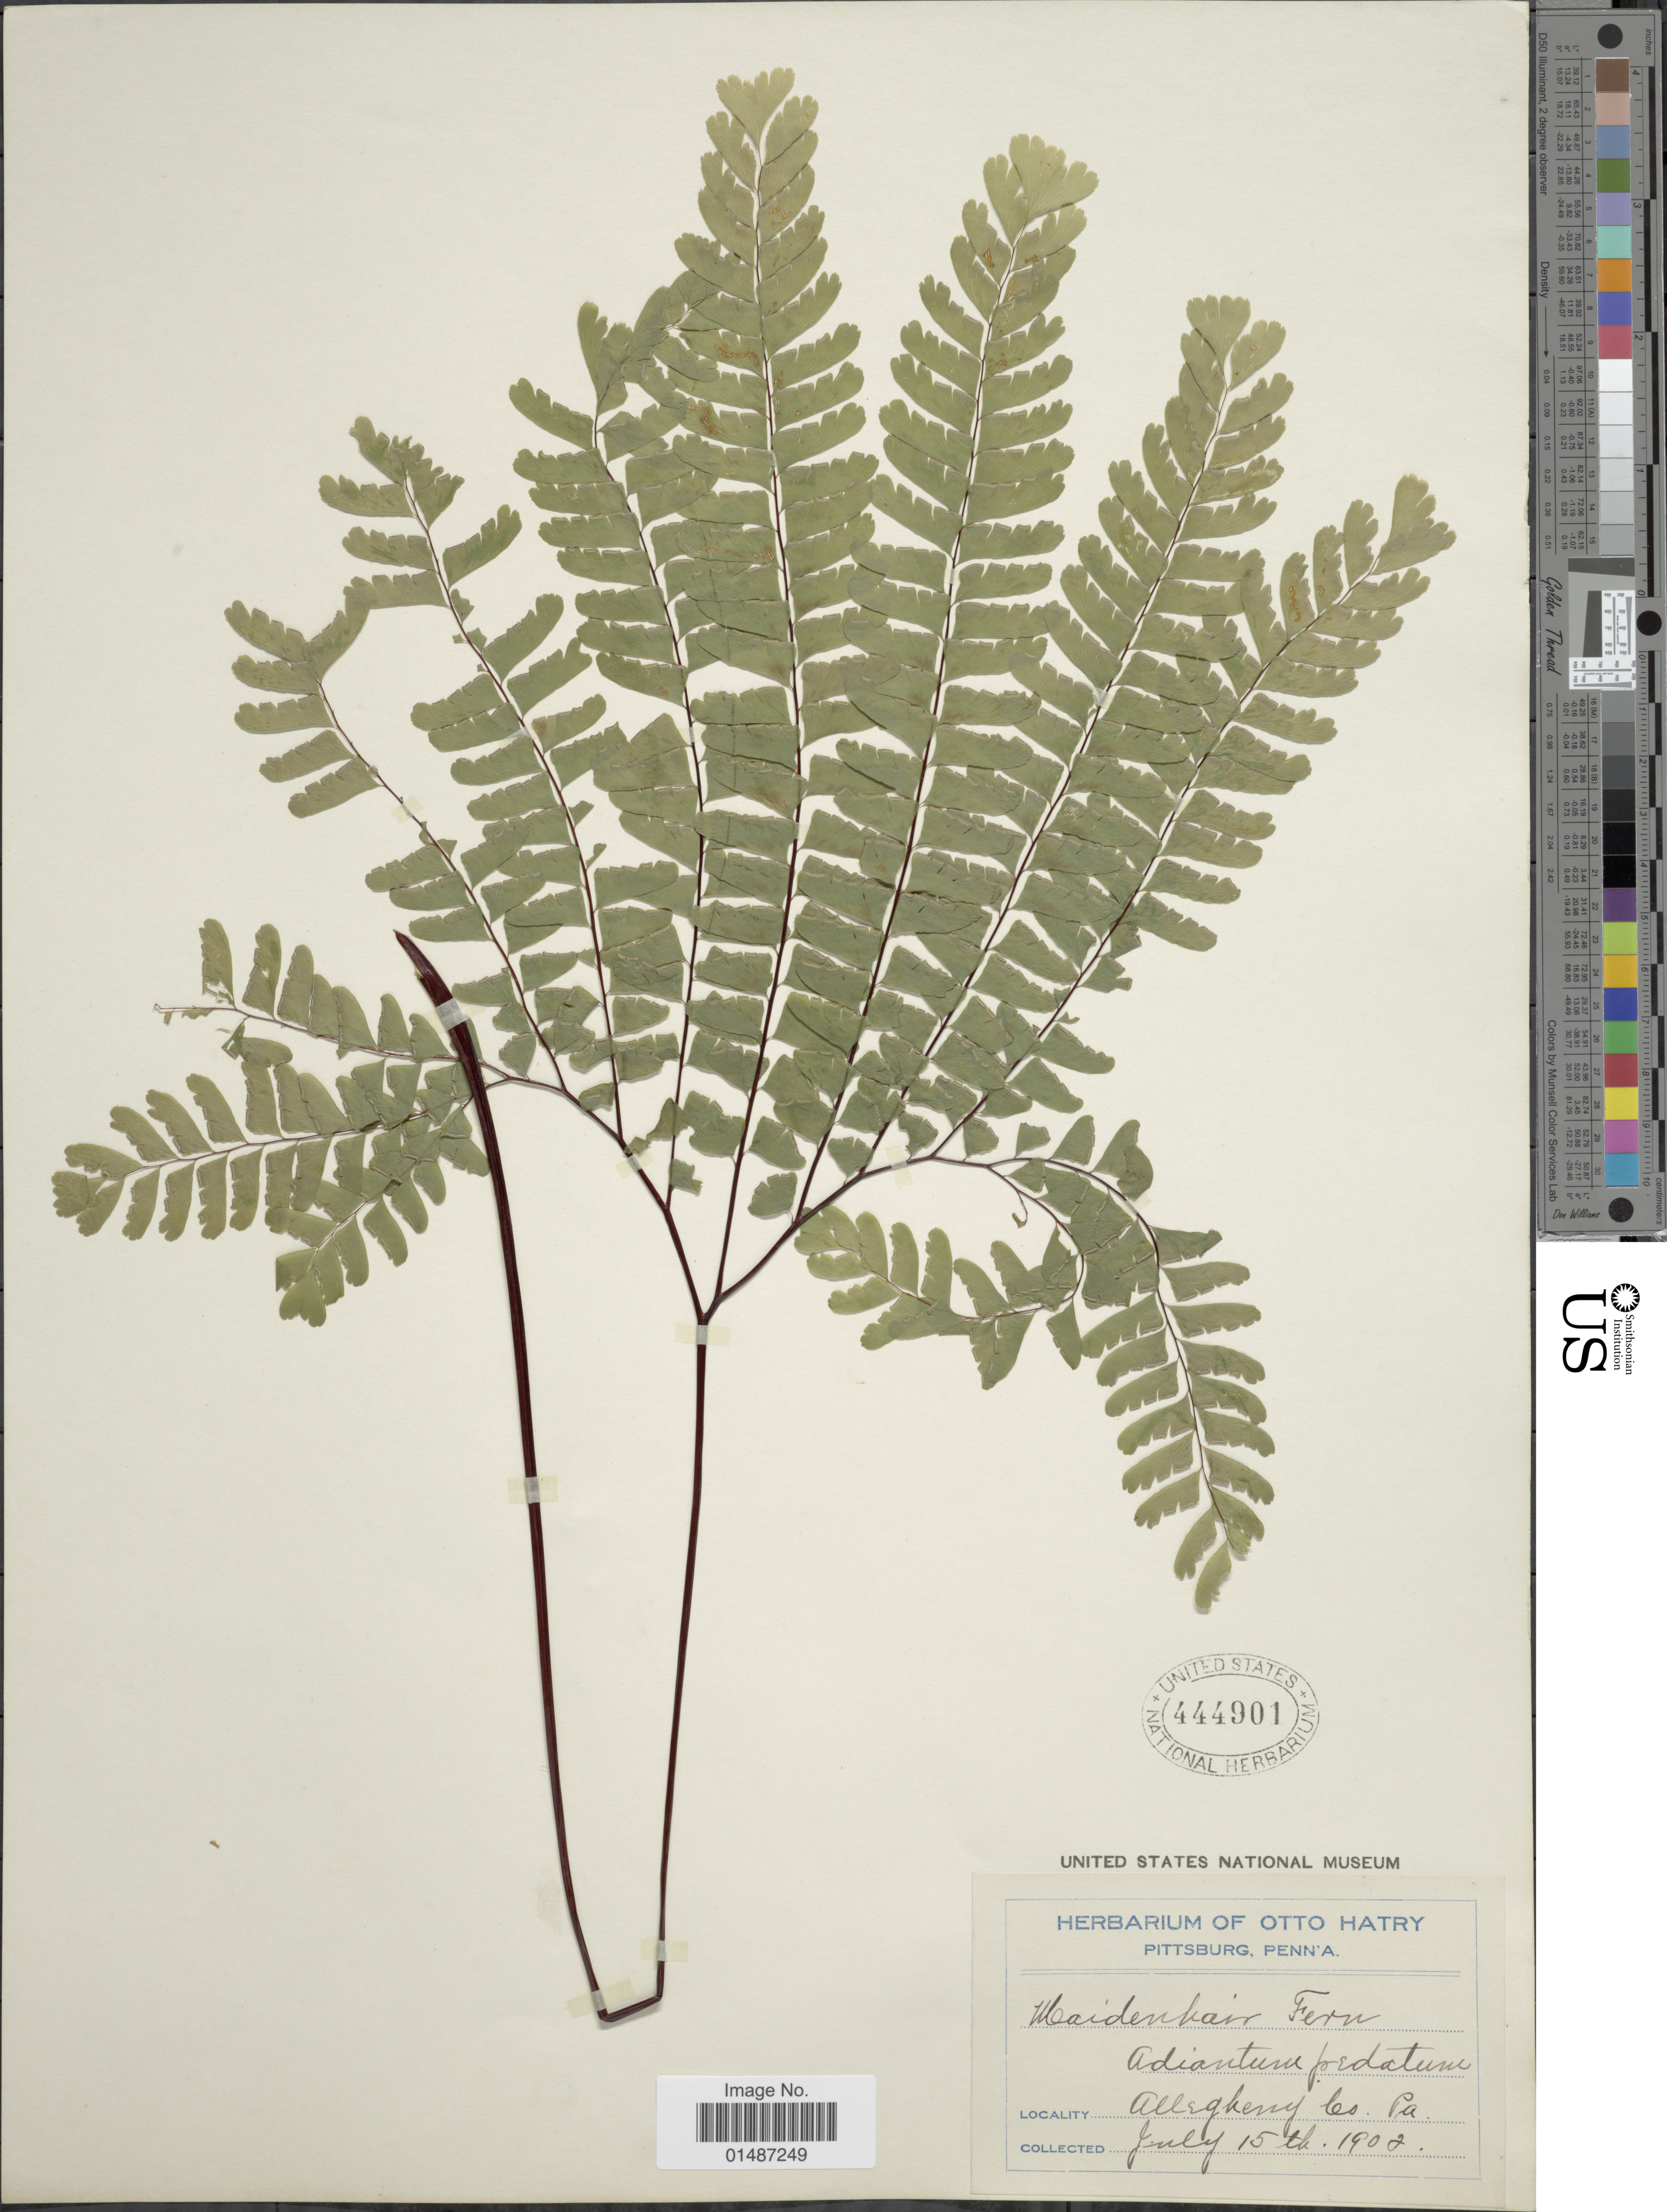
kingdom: Plantae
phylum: Tracheophyta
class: Polypodiopsida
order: Polypodiales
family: Pteridaceae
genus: Adiantum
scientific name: Adiantum pedatum var. pedatum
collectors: ex herb. Otto Hatry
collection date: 1902-07-15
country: United States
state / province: Pennsylvania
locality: Allegheny Co.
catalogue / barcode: US 444901